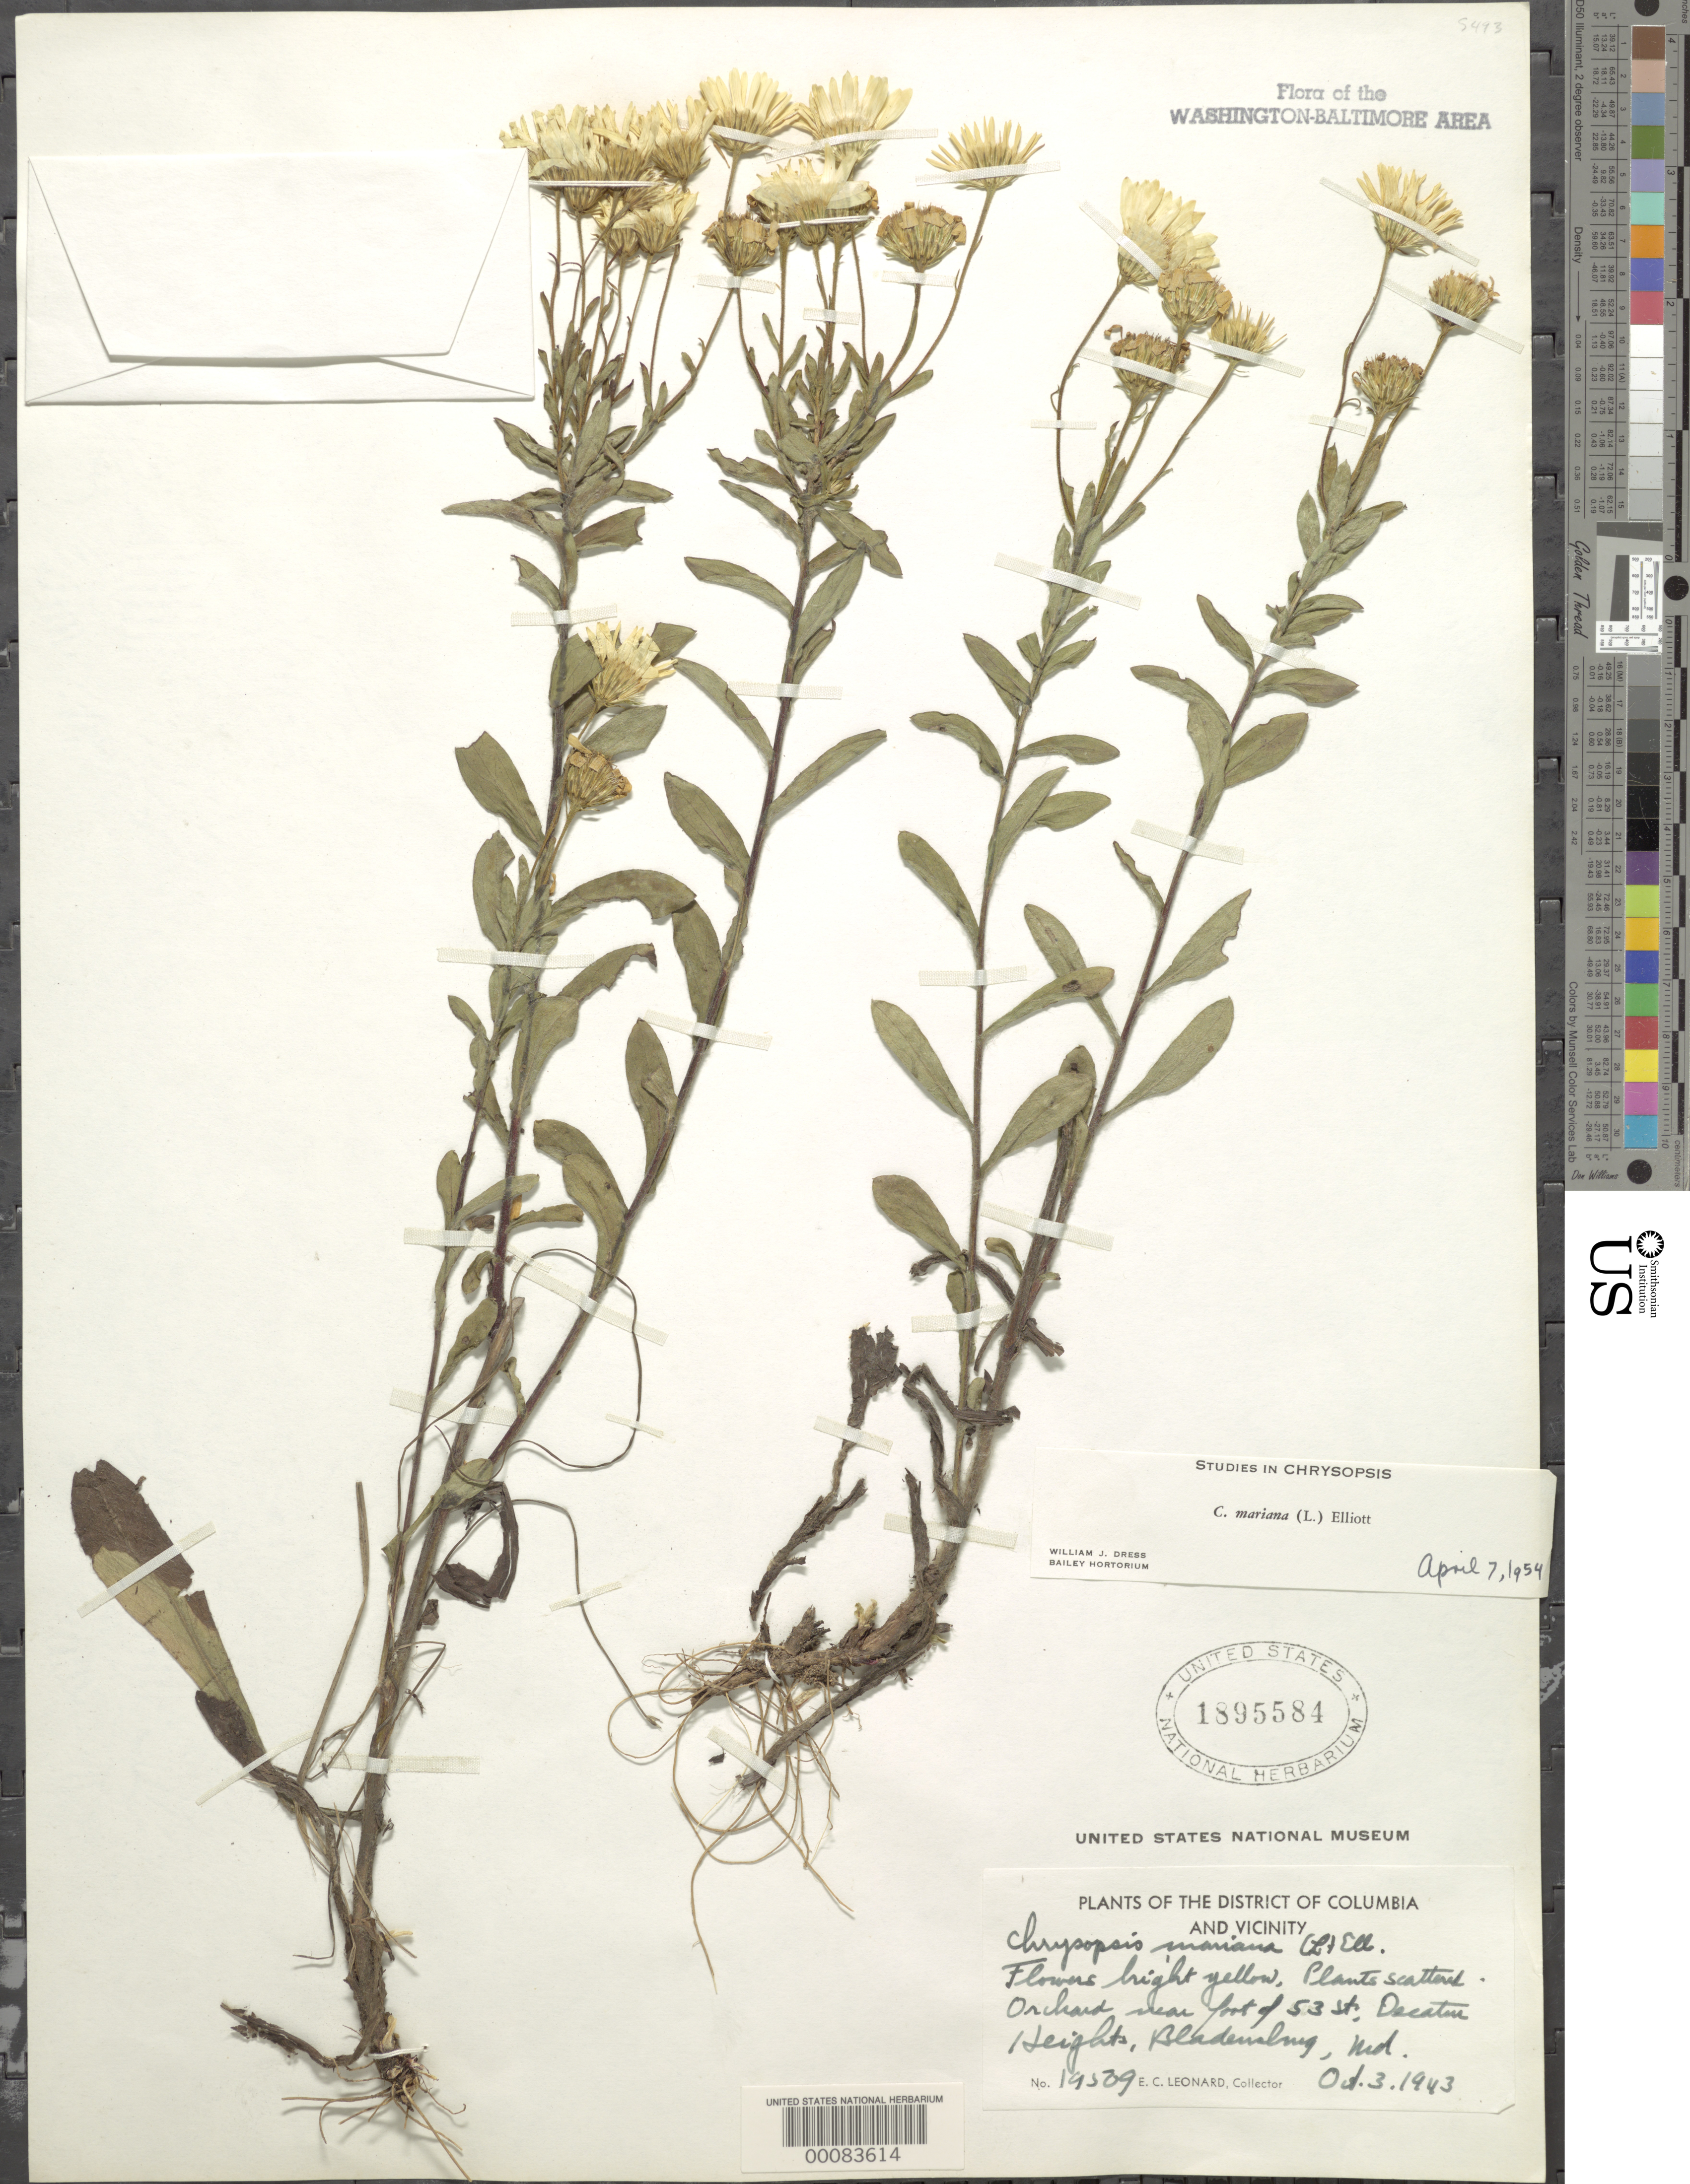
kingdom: Plantae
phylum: Tracheophyta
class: Magnoliopsida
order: Asterales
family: Asteraceae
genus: Chrysopsis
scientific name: Chrysopsis mariana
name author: (L.) Elliott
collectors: E. C. Leonard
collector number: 19509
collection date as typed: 03 Oct 1943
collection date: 1943-10-03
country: United States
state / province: Maryland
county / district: Prince George's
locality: Decatur Heights, Bladensburg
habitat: Orchard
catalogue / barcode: US 1895584